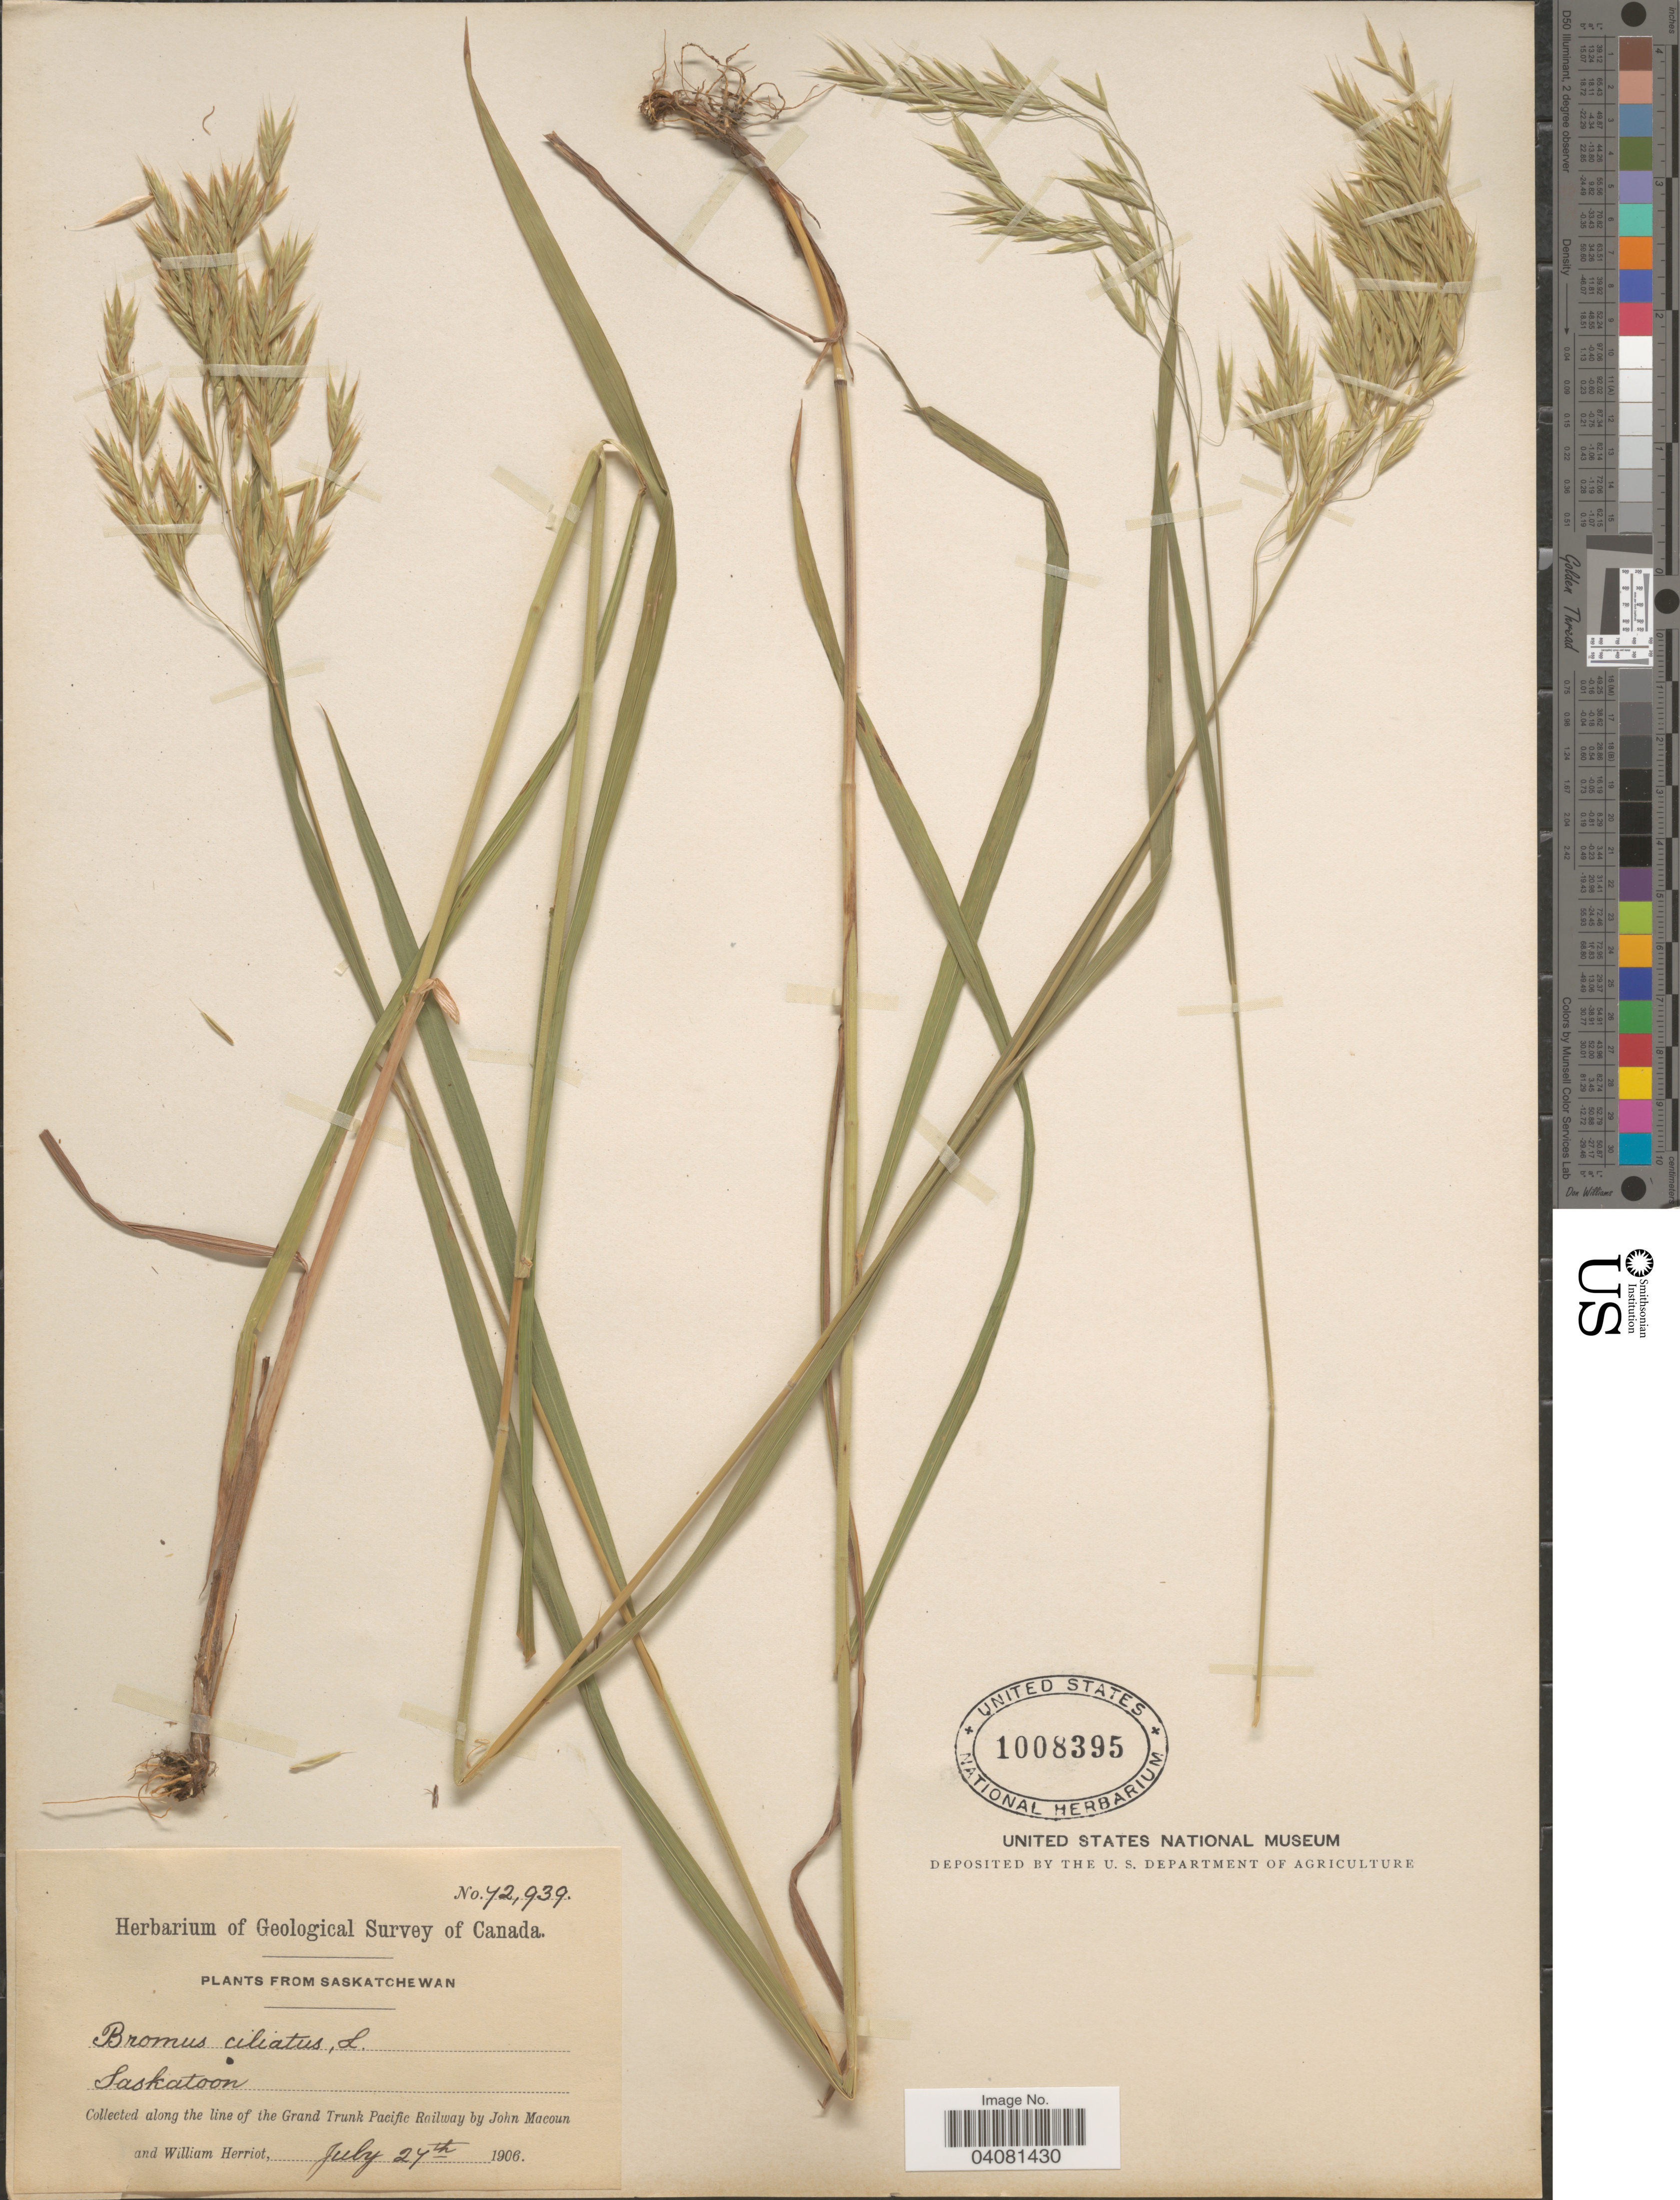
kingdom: Plantae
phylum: Tracheophyta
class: Liliopsida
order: Poales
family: Poaceae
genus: Bromus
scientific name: Bromus ciliatus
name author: L.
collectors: J. Macoun & W. Herriot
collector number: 72939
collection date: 1906-07-27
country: Canada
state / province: Saskatchewan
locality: Herbarium of Geological Survey of Canada. Saskatoon. Along the line of the Grand Trunk Pacific Railway.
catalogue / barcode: US 1008395